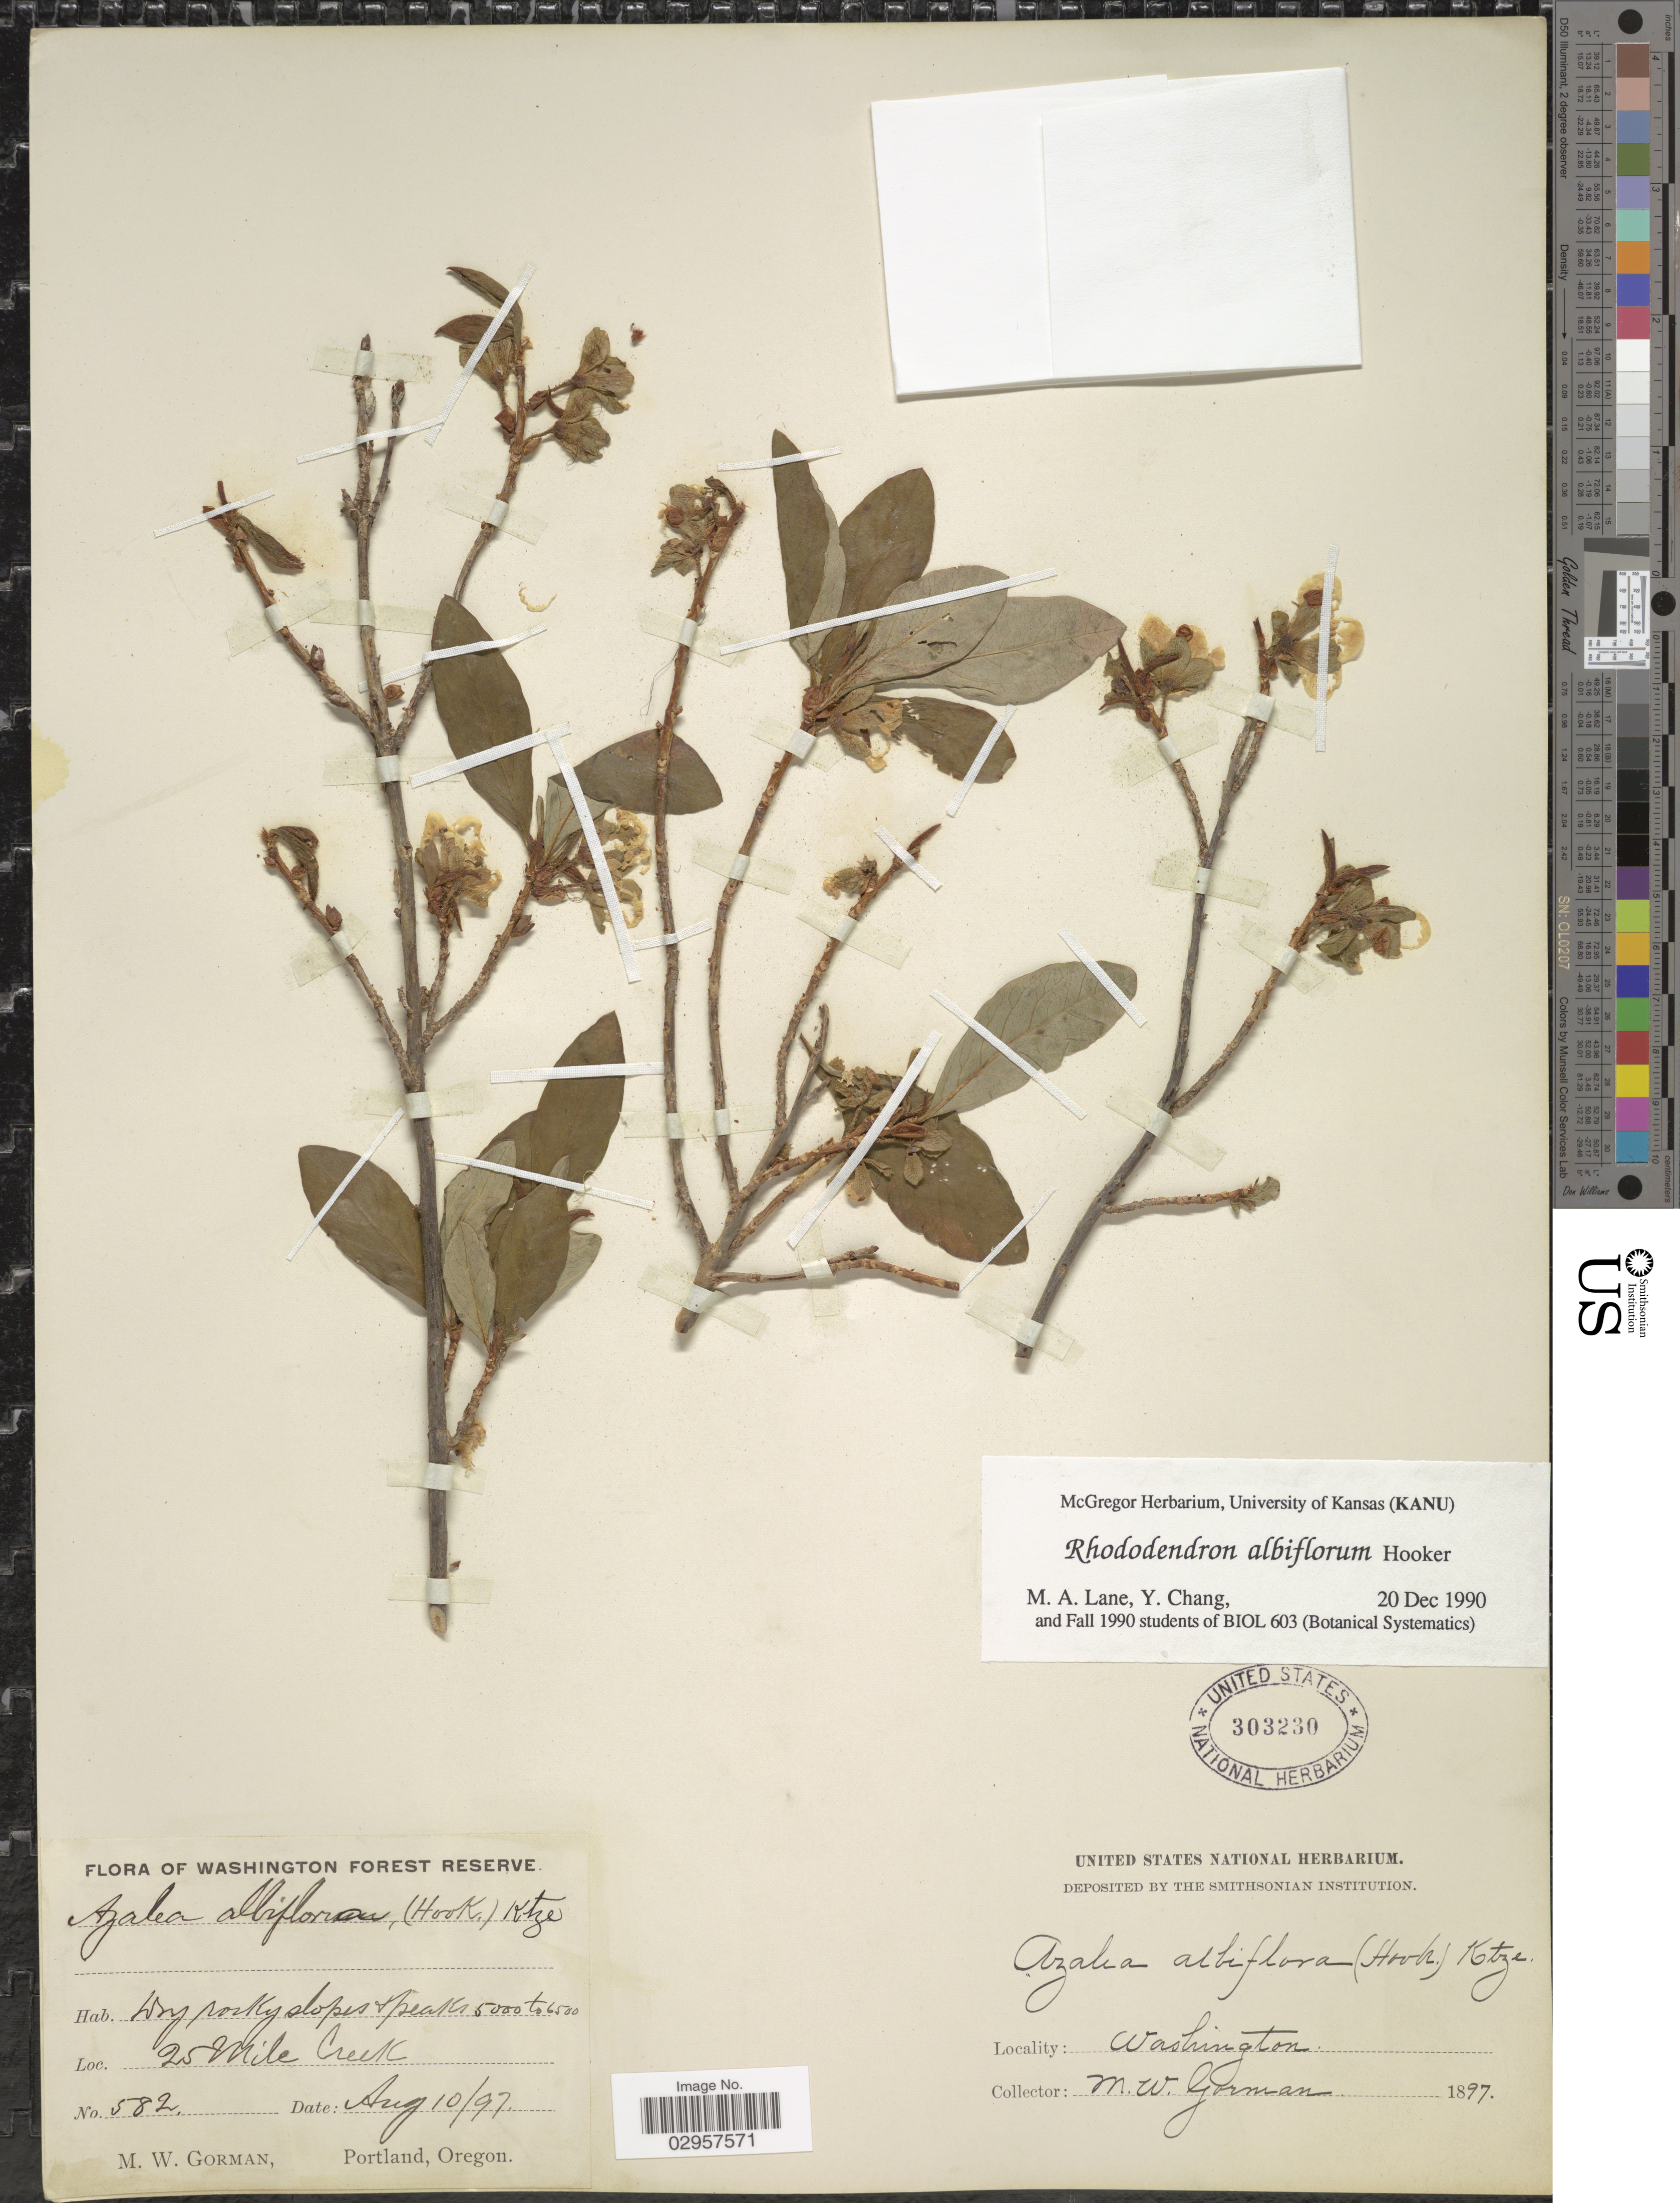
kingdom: Plantae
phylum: Tracheophyta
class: Magnoliopsida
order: Ericales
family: Ericaceae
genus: Rhododendron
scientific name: Rhododendron albiflorum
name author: Hook.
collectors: M. W. Gorman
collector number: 582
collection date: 1897-08-10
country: United States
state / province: Washington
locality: Washington Forest Reserve. 25 Mile Creek.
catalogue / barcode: US 303230